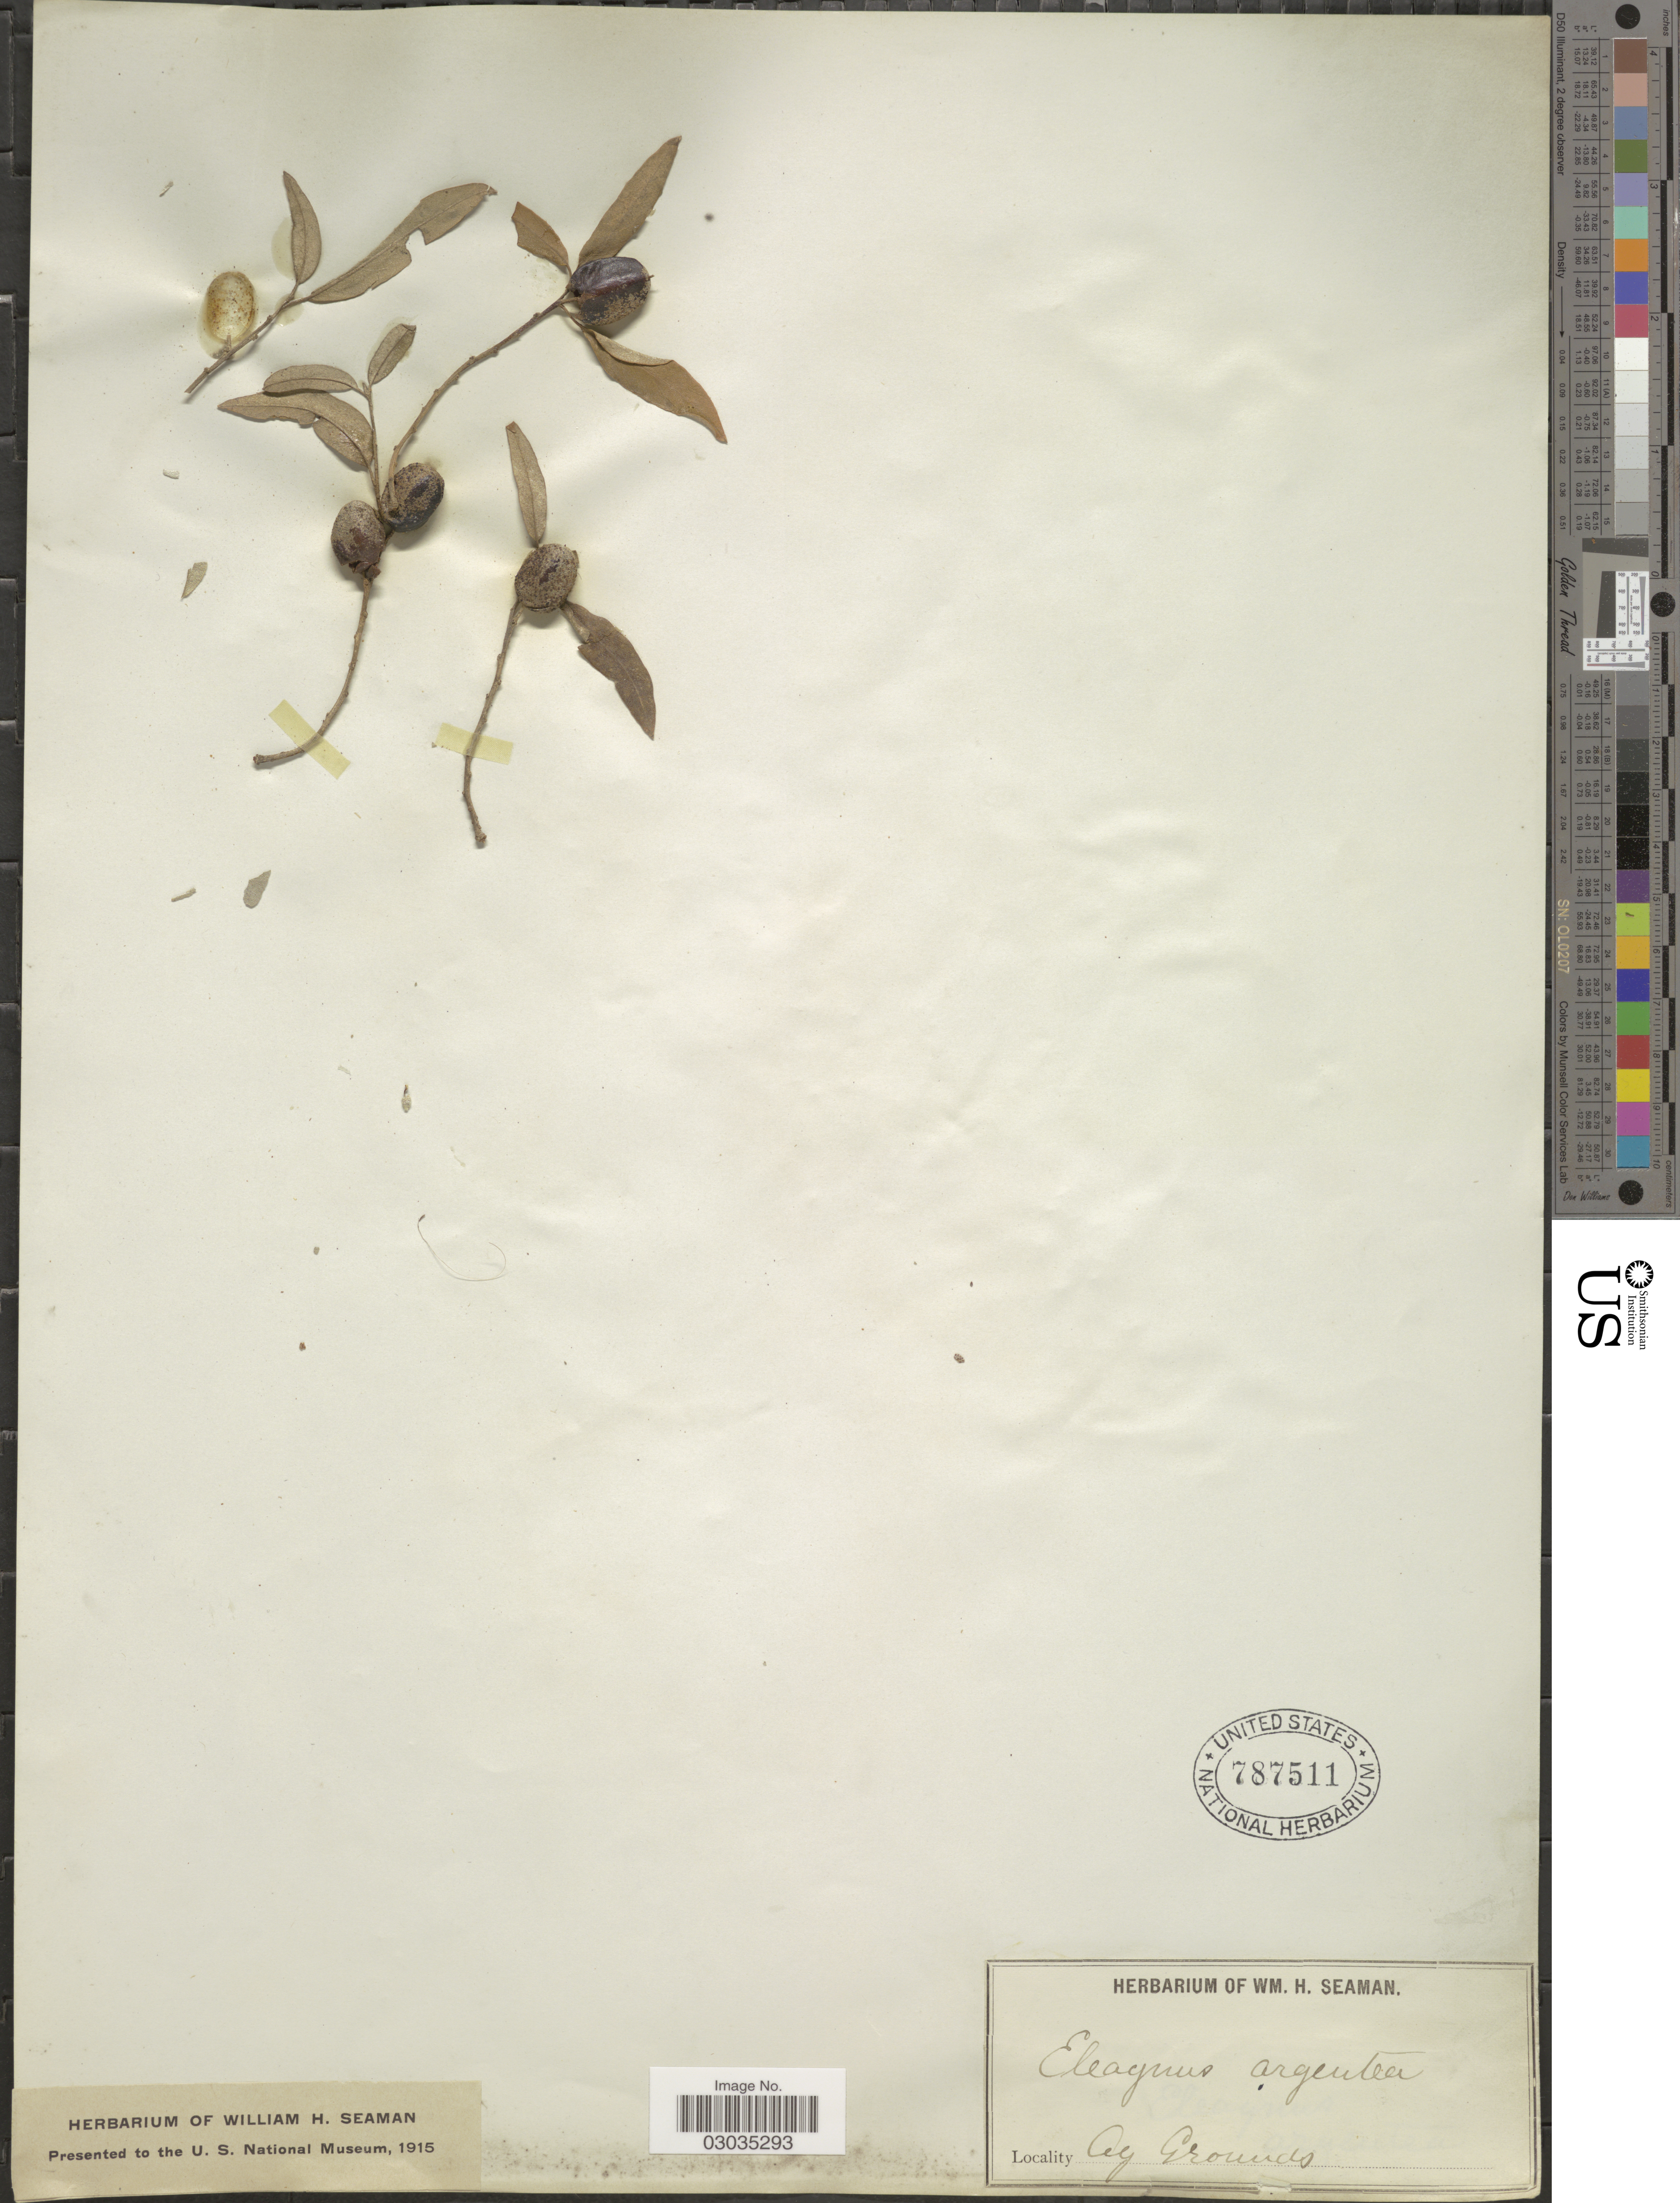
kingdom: Plantae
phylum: Tracheophyta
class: Magnoliopsida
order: Rosales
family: Elaeagnaceae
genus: Elaeagnus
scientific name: Elaeagnus angustifolia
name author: L.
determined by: Strong, Mark T., (BOT), Smithsonian Institution - National Museum of Natural History (UNITED STATES)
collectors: Ex herb. W. H. Seaman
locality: Ag Grounds.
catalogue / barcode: US 787511